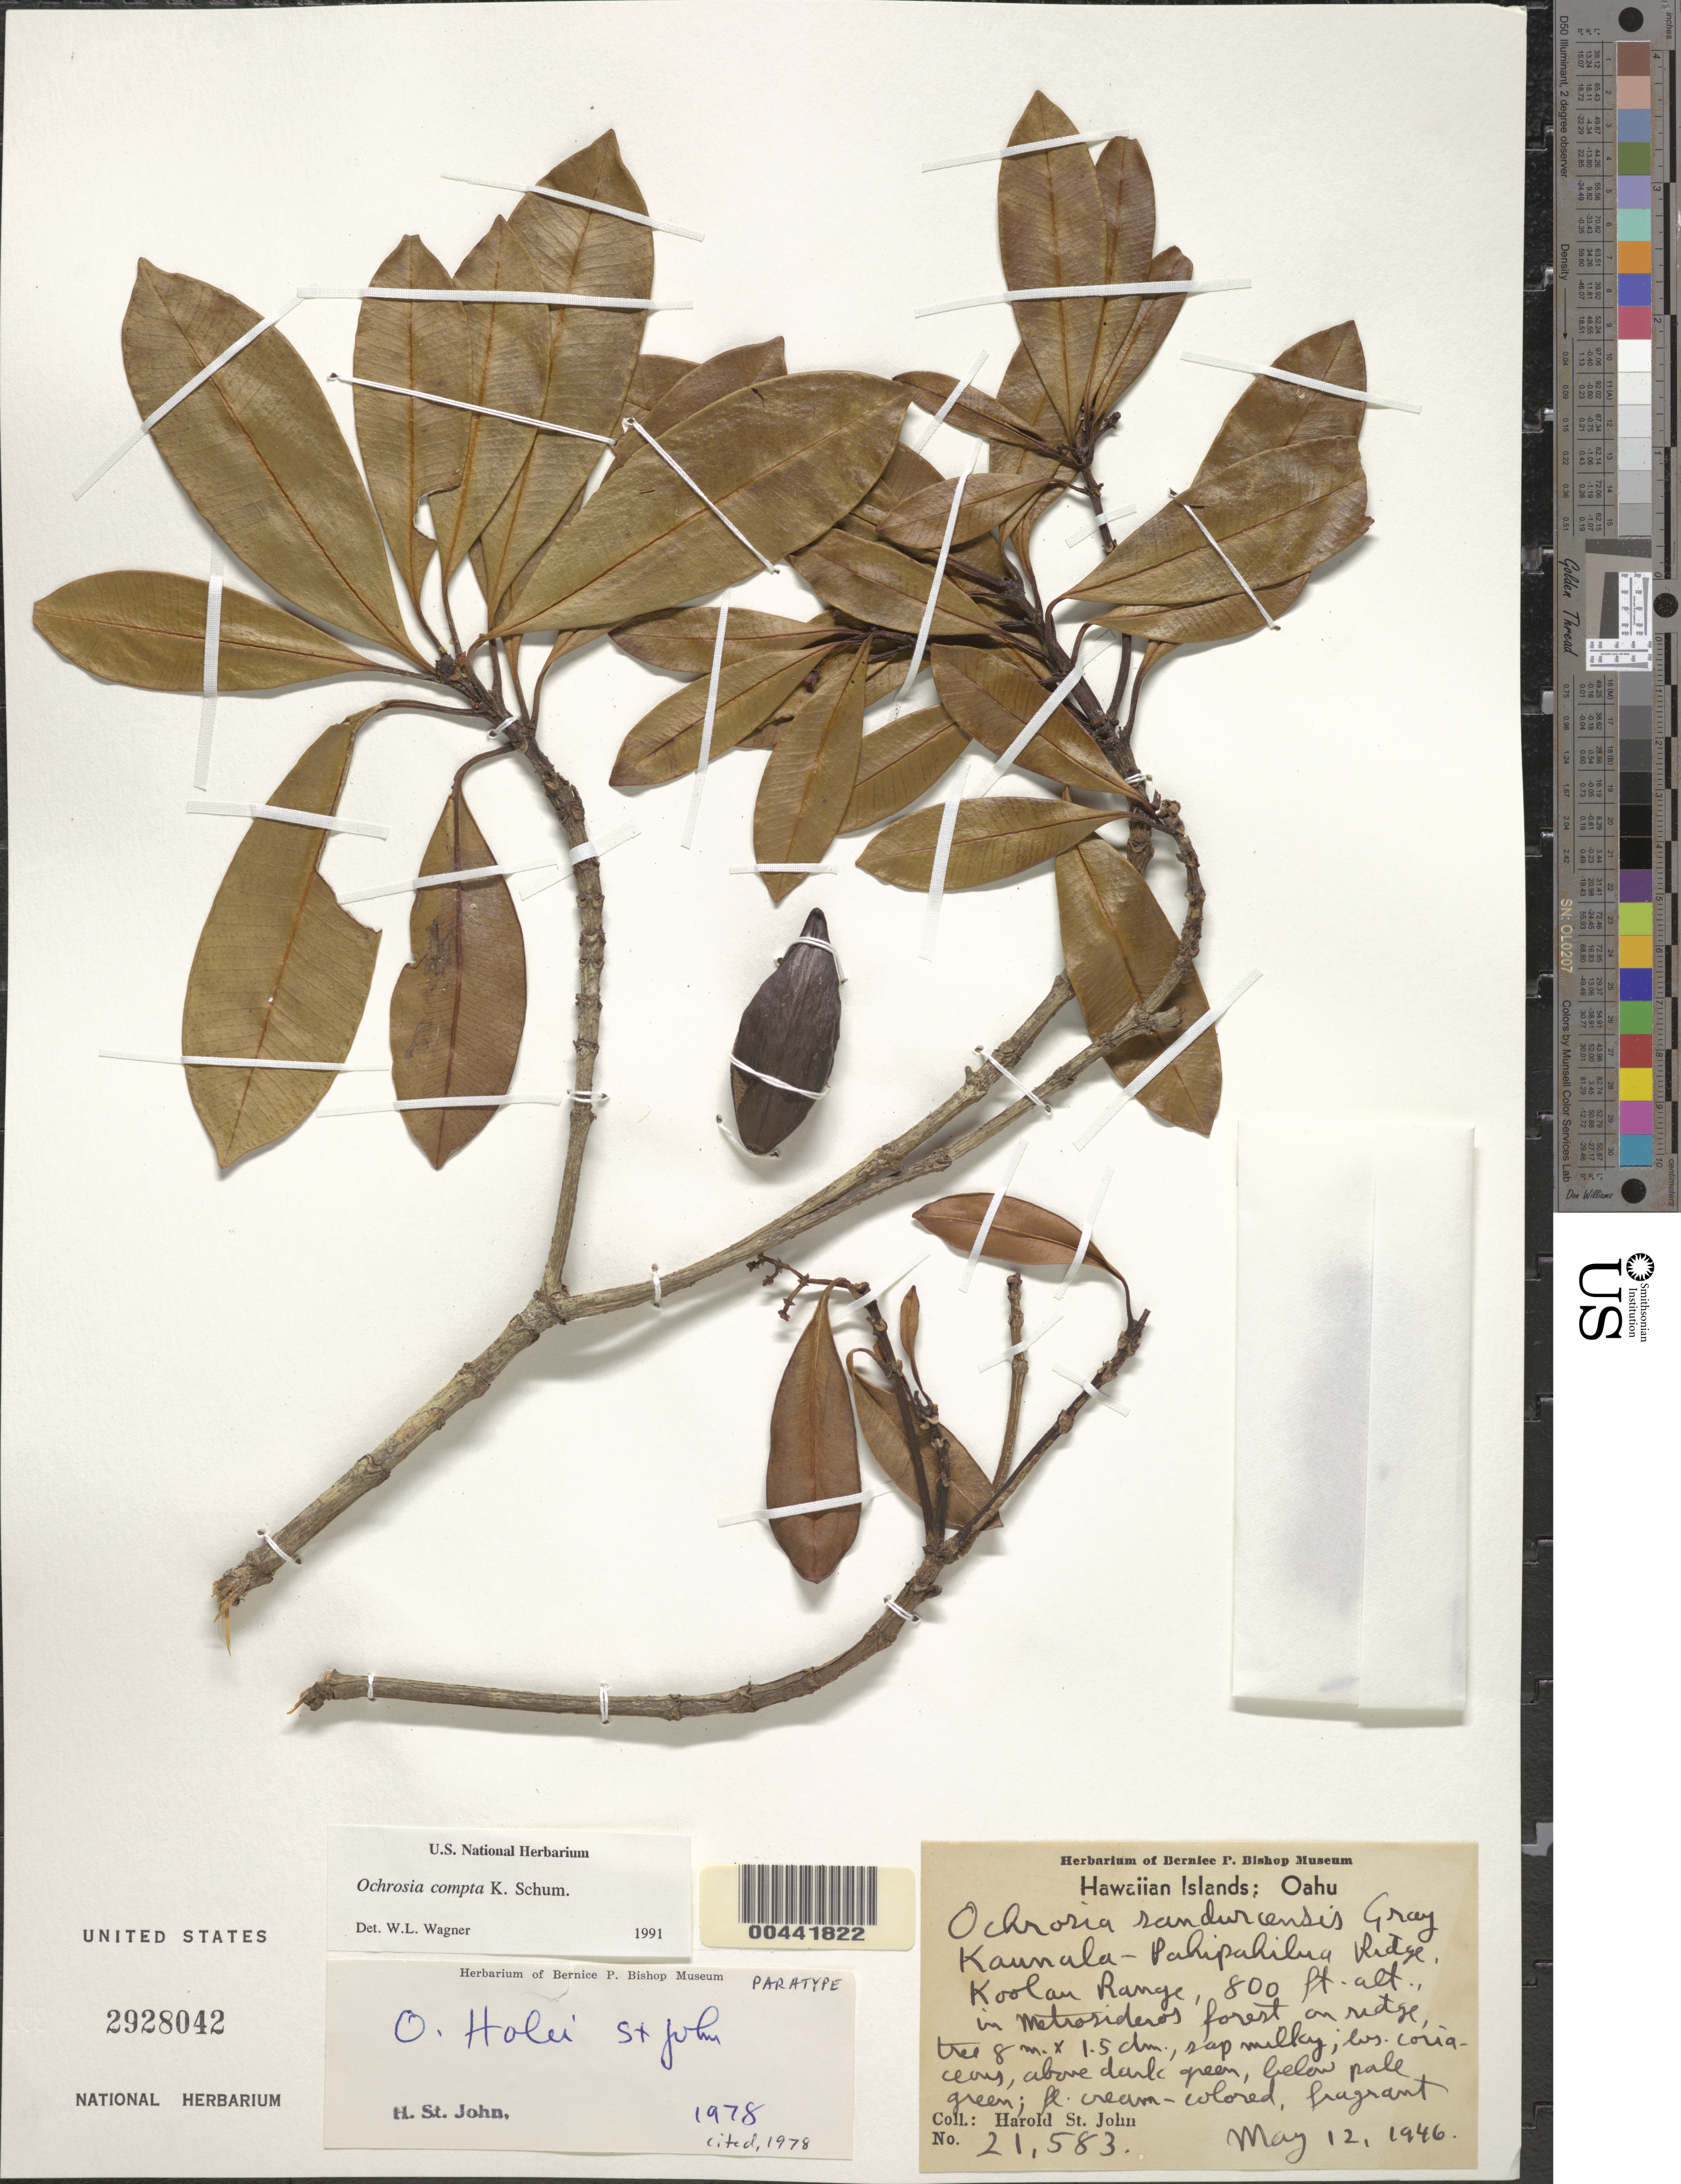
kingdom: Plantae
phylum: Tracheophyta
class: Magnoliopsida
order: Gentianales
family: Apocynaceae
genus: Ochrosia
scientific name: Ochrosia compta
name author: K. Schum.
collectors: H. St. John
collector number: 21583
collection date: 1946-05-12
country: United States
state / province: Hawaii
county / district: Honolulu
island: Oahu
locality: Hawaiian Islands; Oahu. Kaunala-Pahipahilua Ridge. Koolau Range.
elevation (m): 244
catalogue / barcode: US 2928042